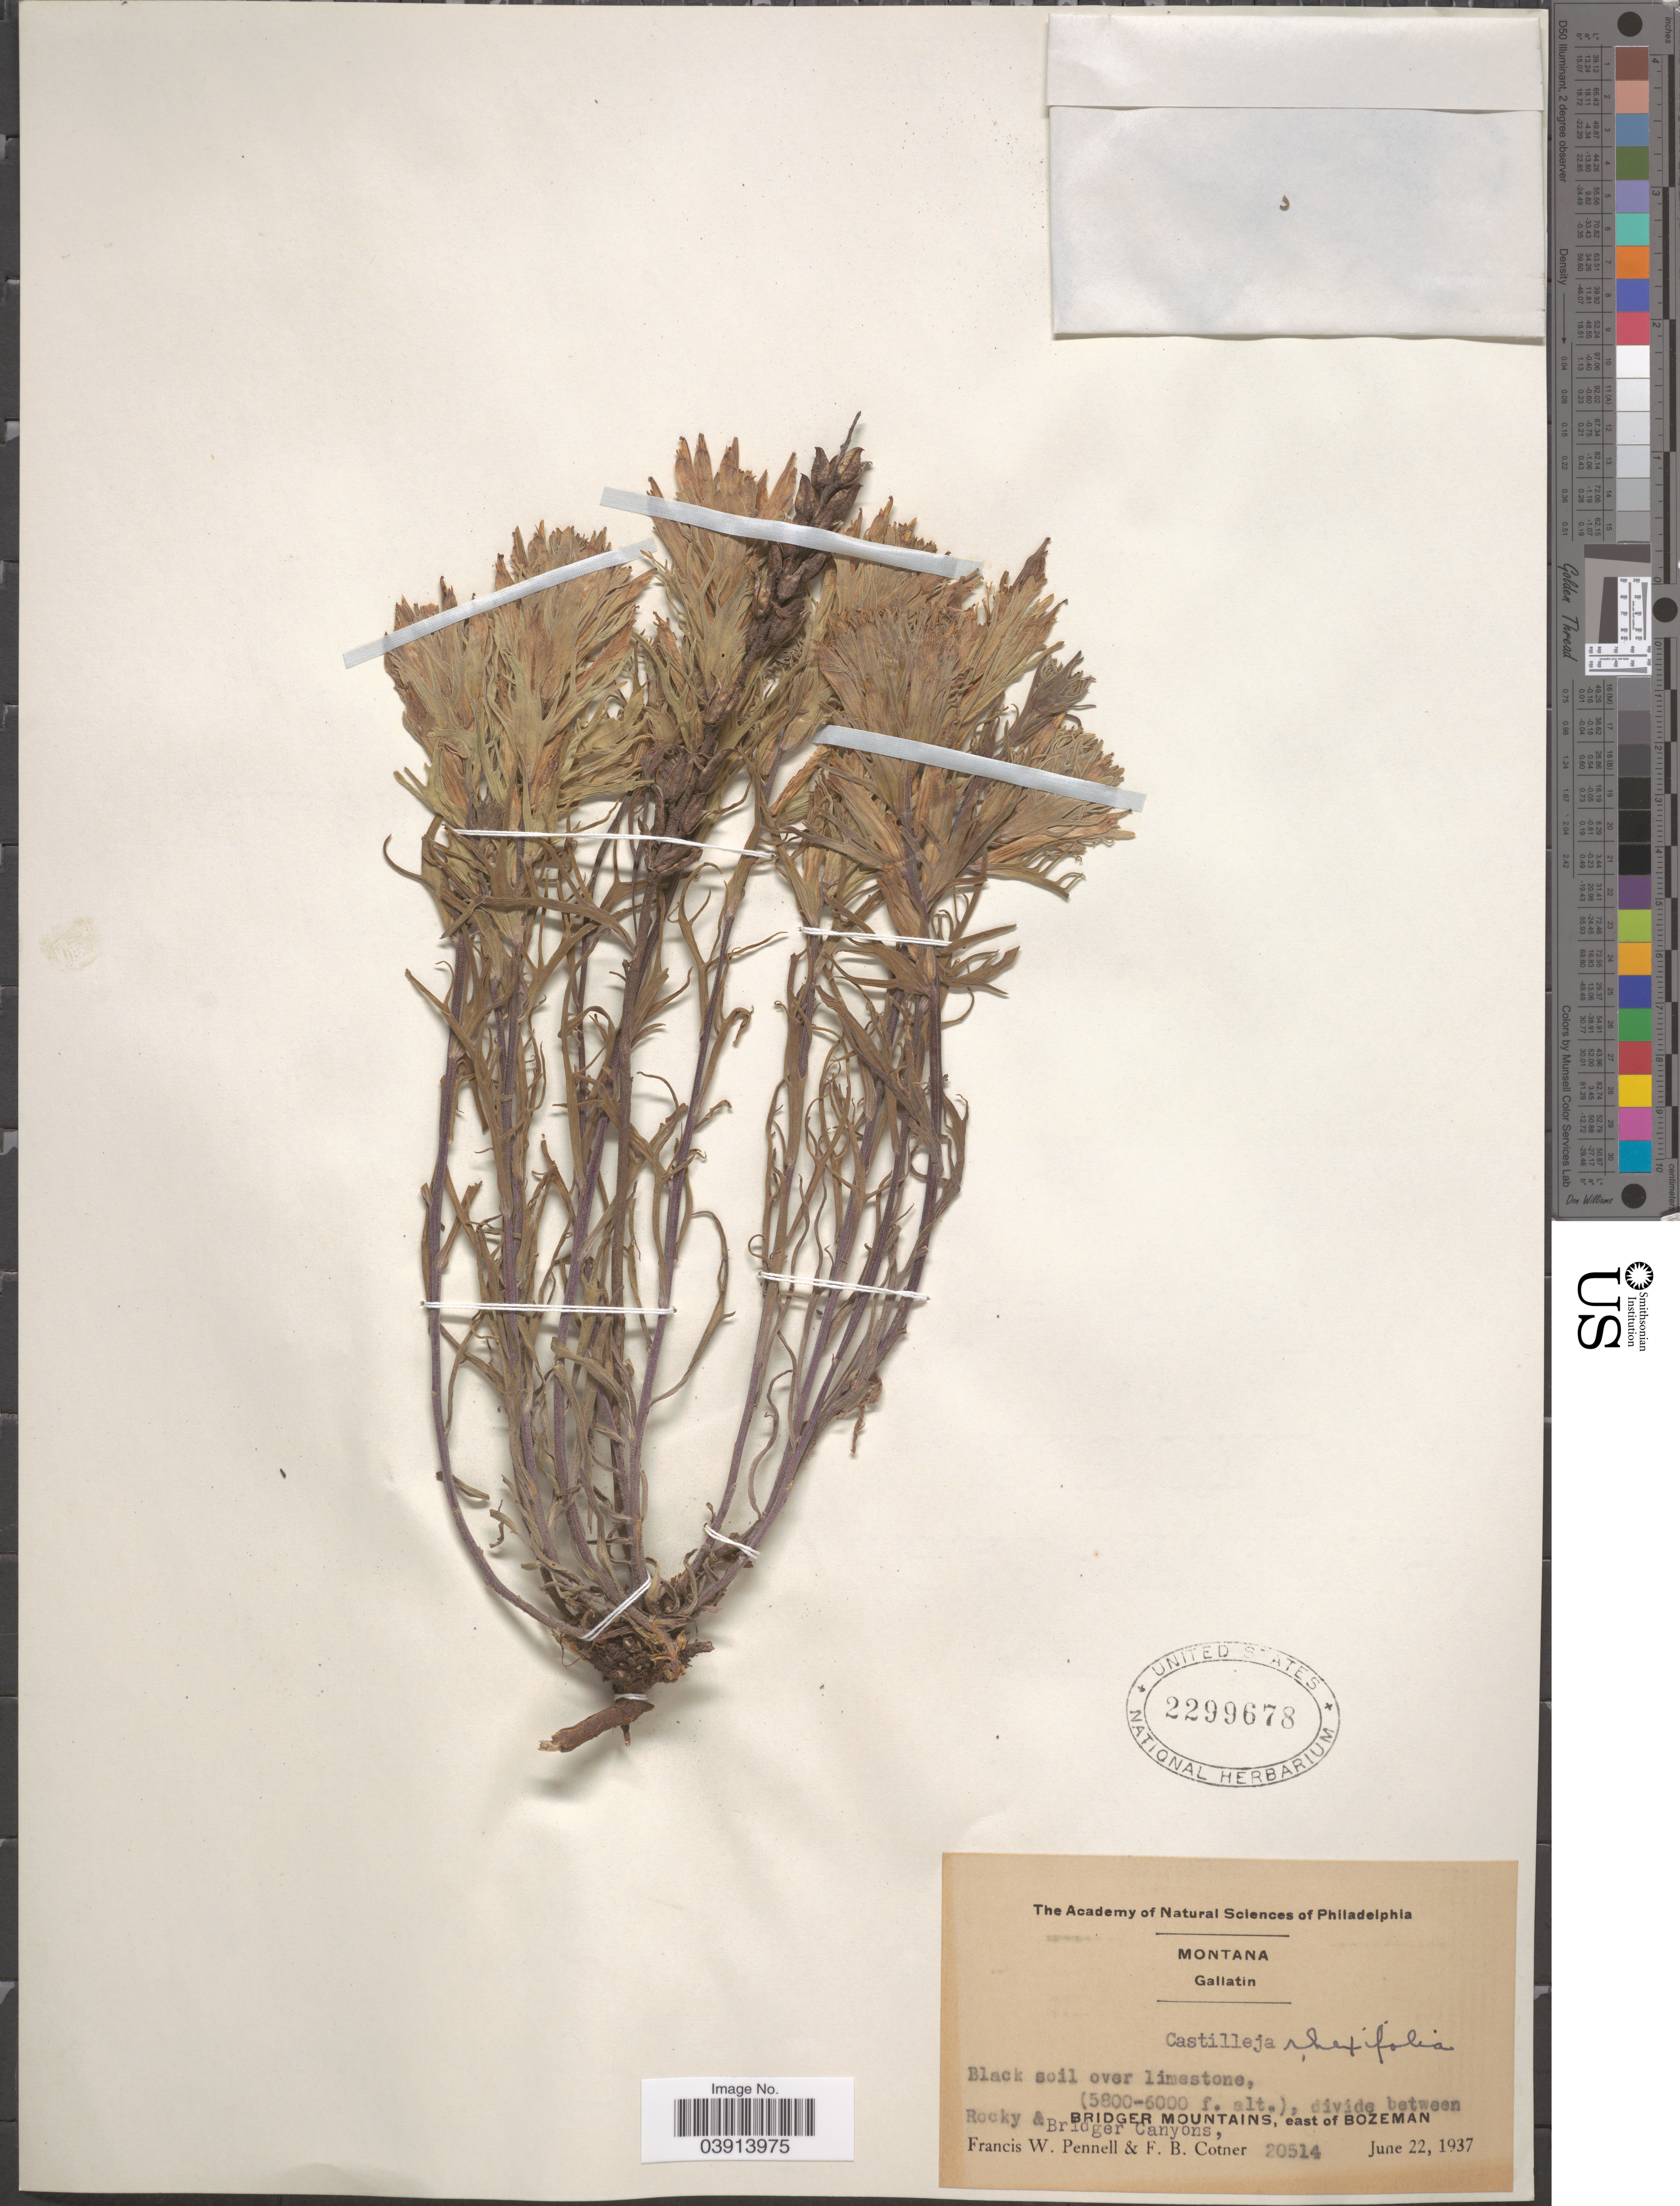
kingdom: Plantae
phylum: Tracheophyta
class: Magnoliopsida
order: Lamiales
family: Orobanchaceae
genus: Castilleja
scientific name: Castilleja rhexiifolia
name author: Rydb.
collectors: F. W. Pennell & F. Cotner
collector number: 20514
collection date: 1937-06-22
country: United States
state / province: Montana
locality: Gallatin. Divide between Rocky & Bridger Canyons, Bridger Mountains, east of Bozeman. & Bridger Canyons.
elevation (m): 1768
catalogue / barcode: US 2299678